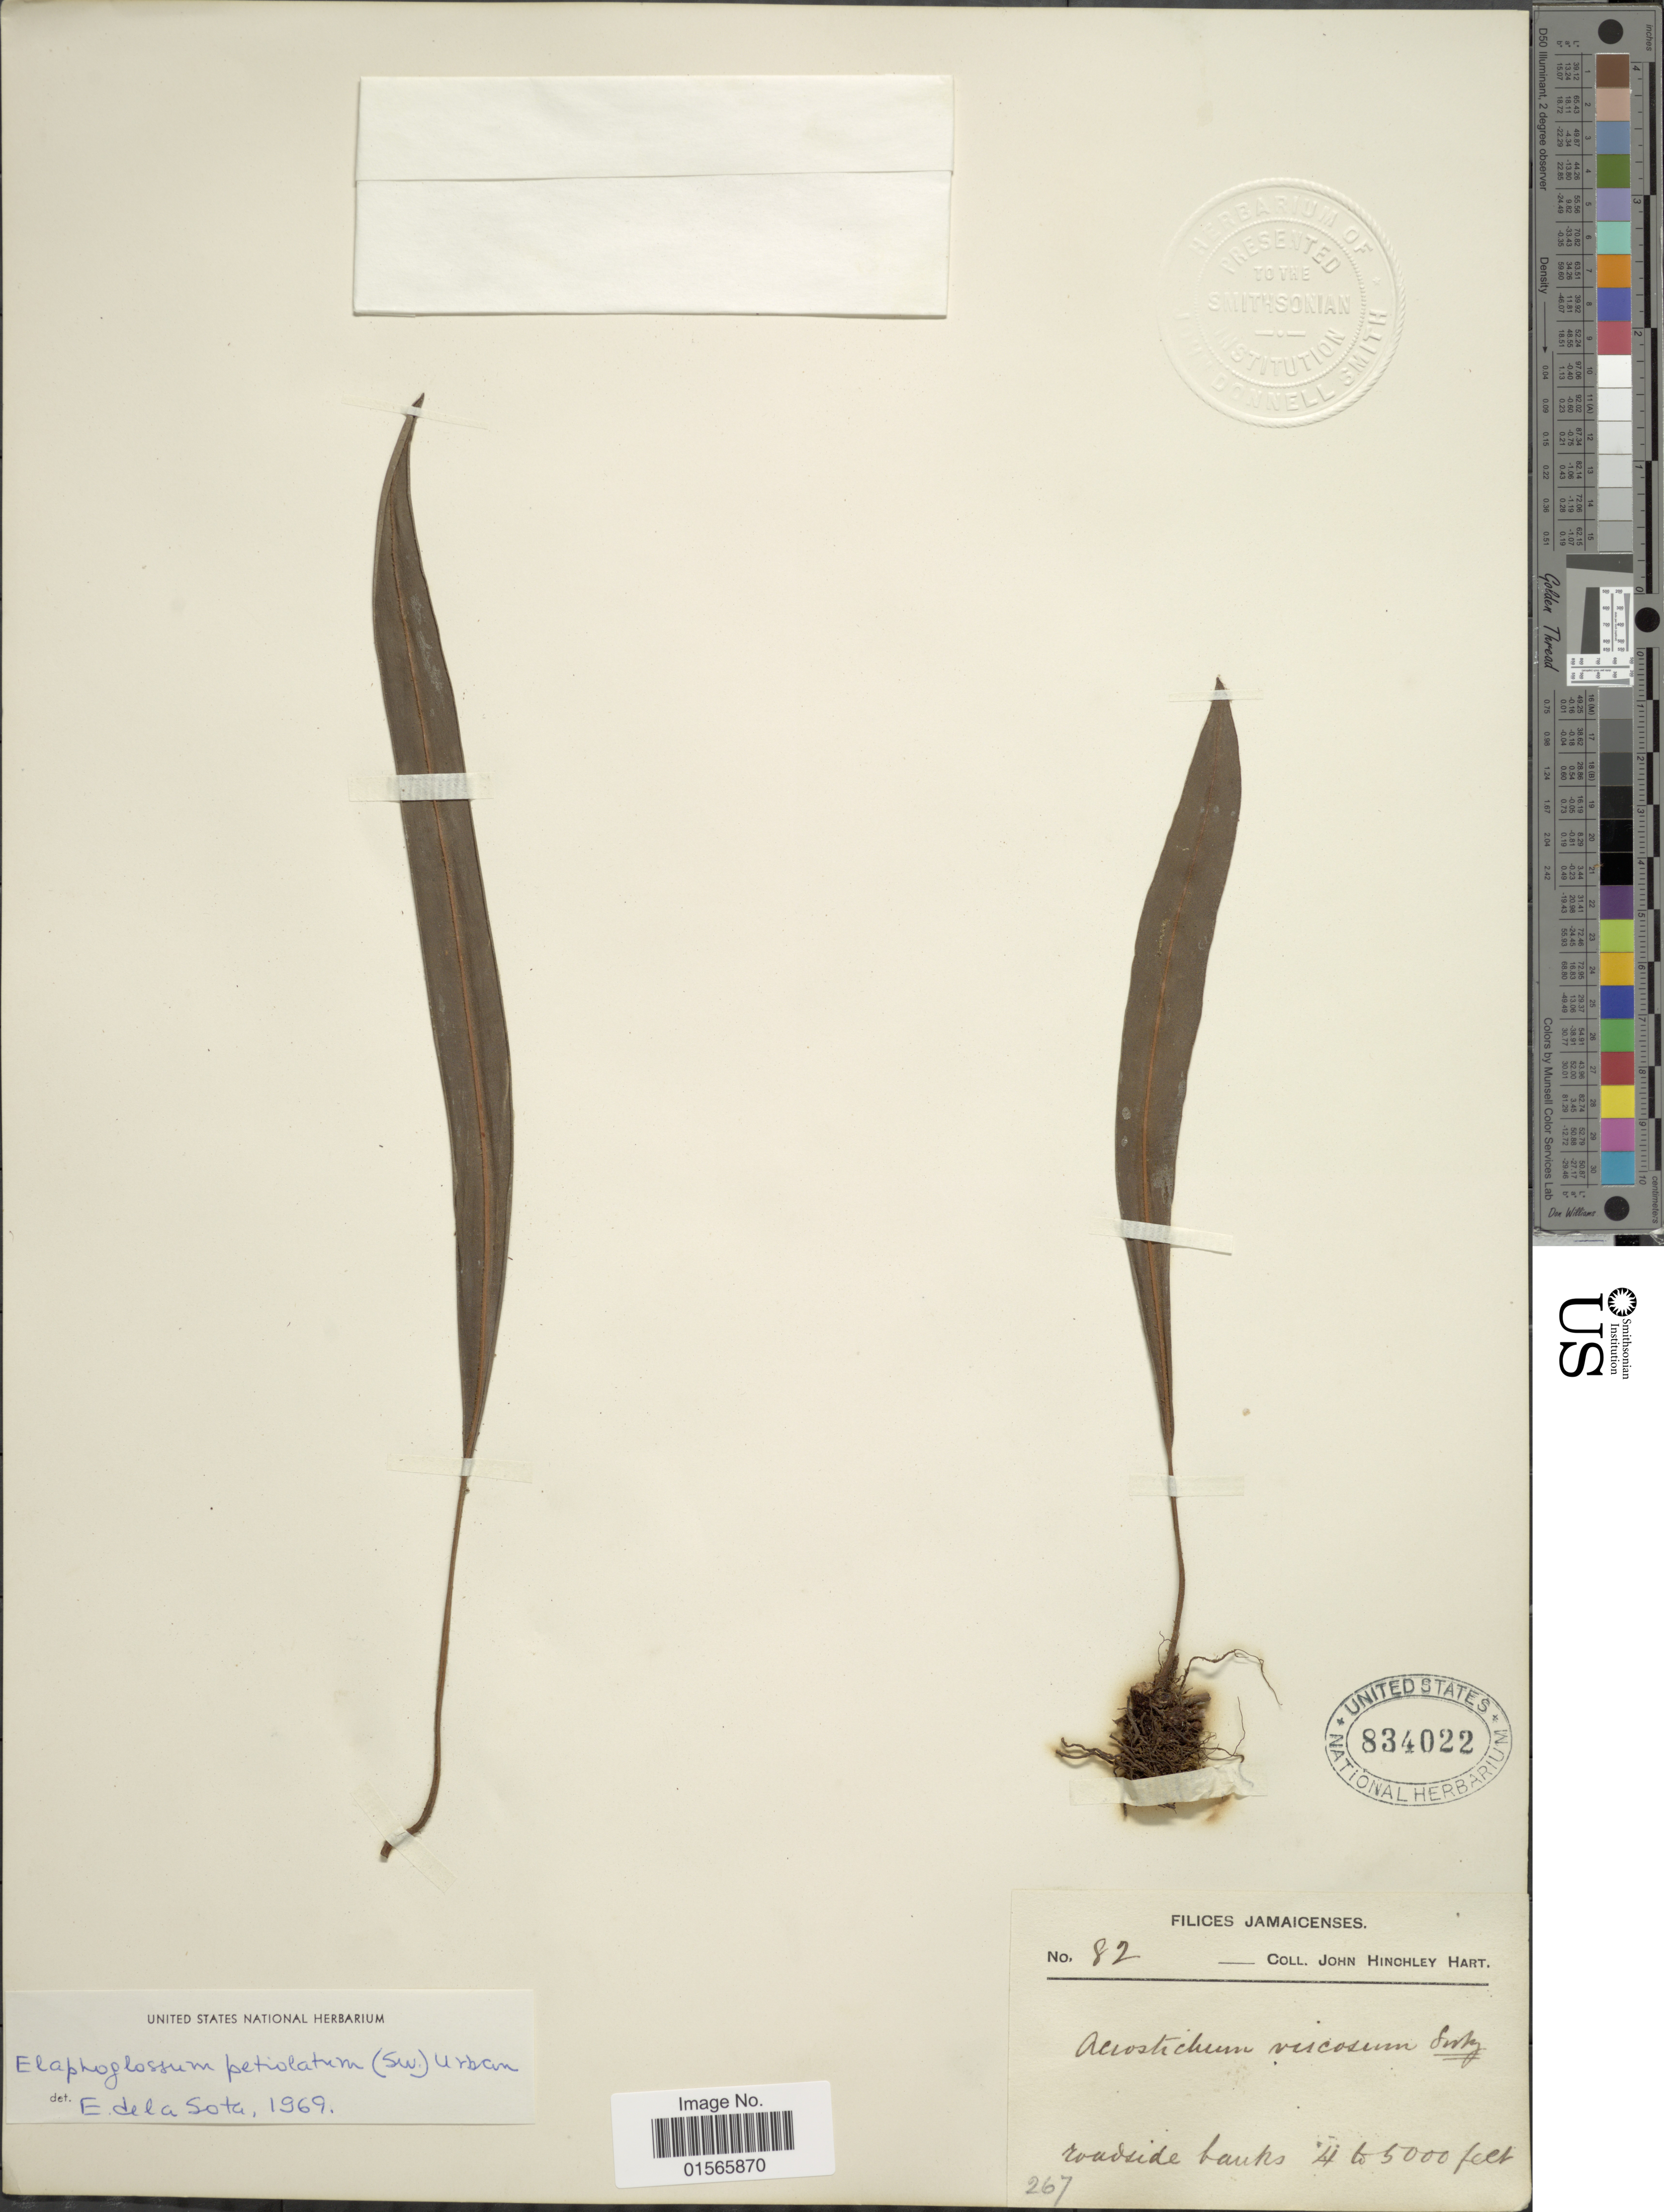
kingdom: Plantae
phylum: Tracheophyta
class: Polypodiopsida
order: Polypodiales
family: Dryopteridaceae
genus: Elaphoglossum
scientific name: Elaphoglossum peltatum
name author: (Sw.) Urb.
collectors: J. H. Hart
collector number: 82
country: Jamaica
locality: Roadside banks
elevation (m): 1219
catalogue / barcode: US 834022